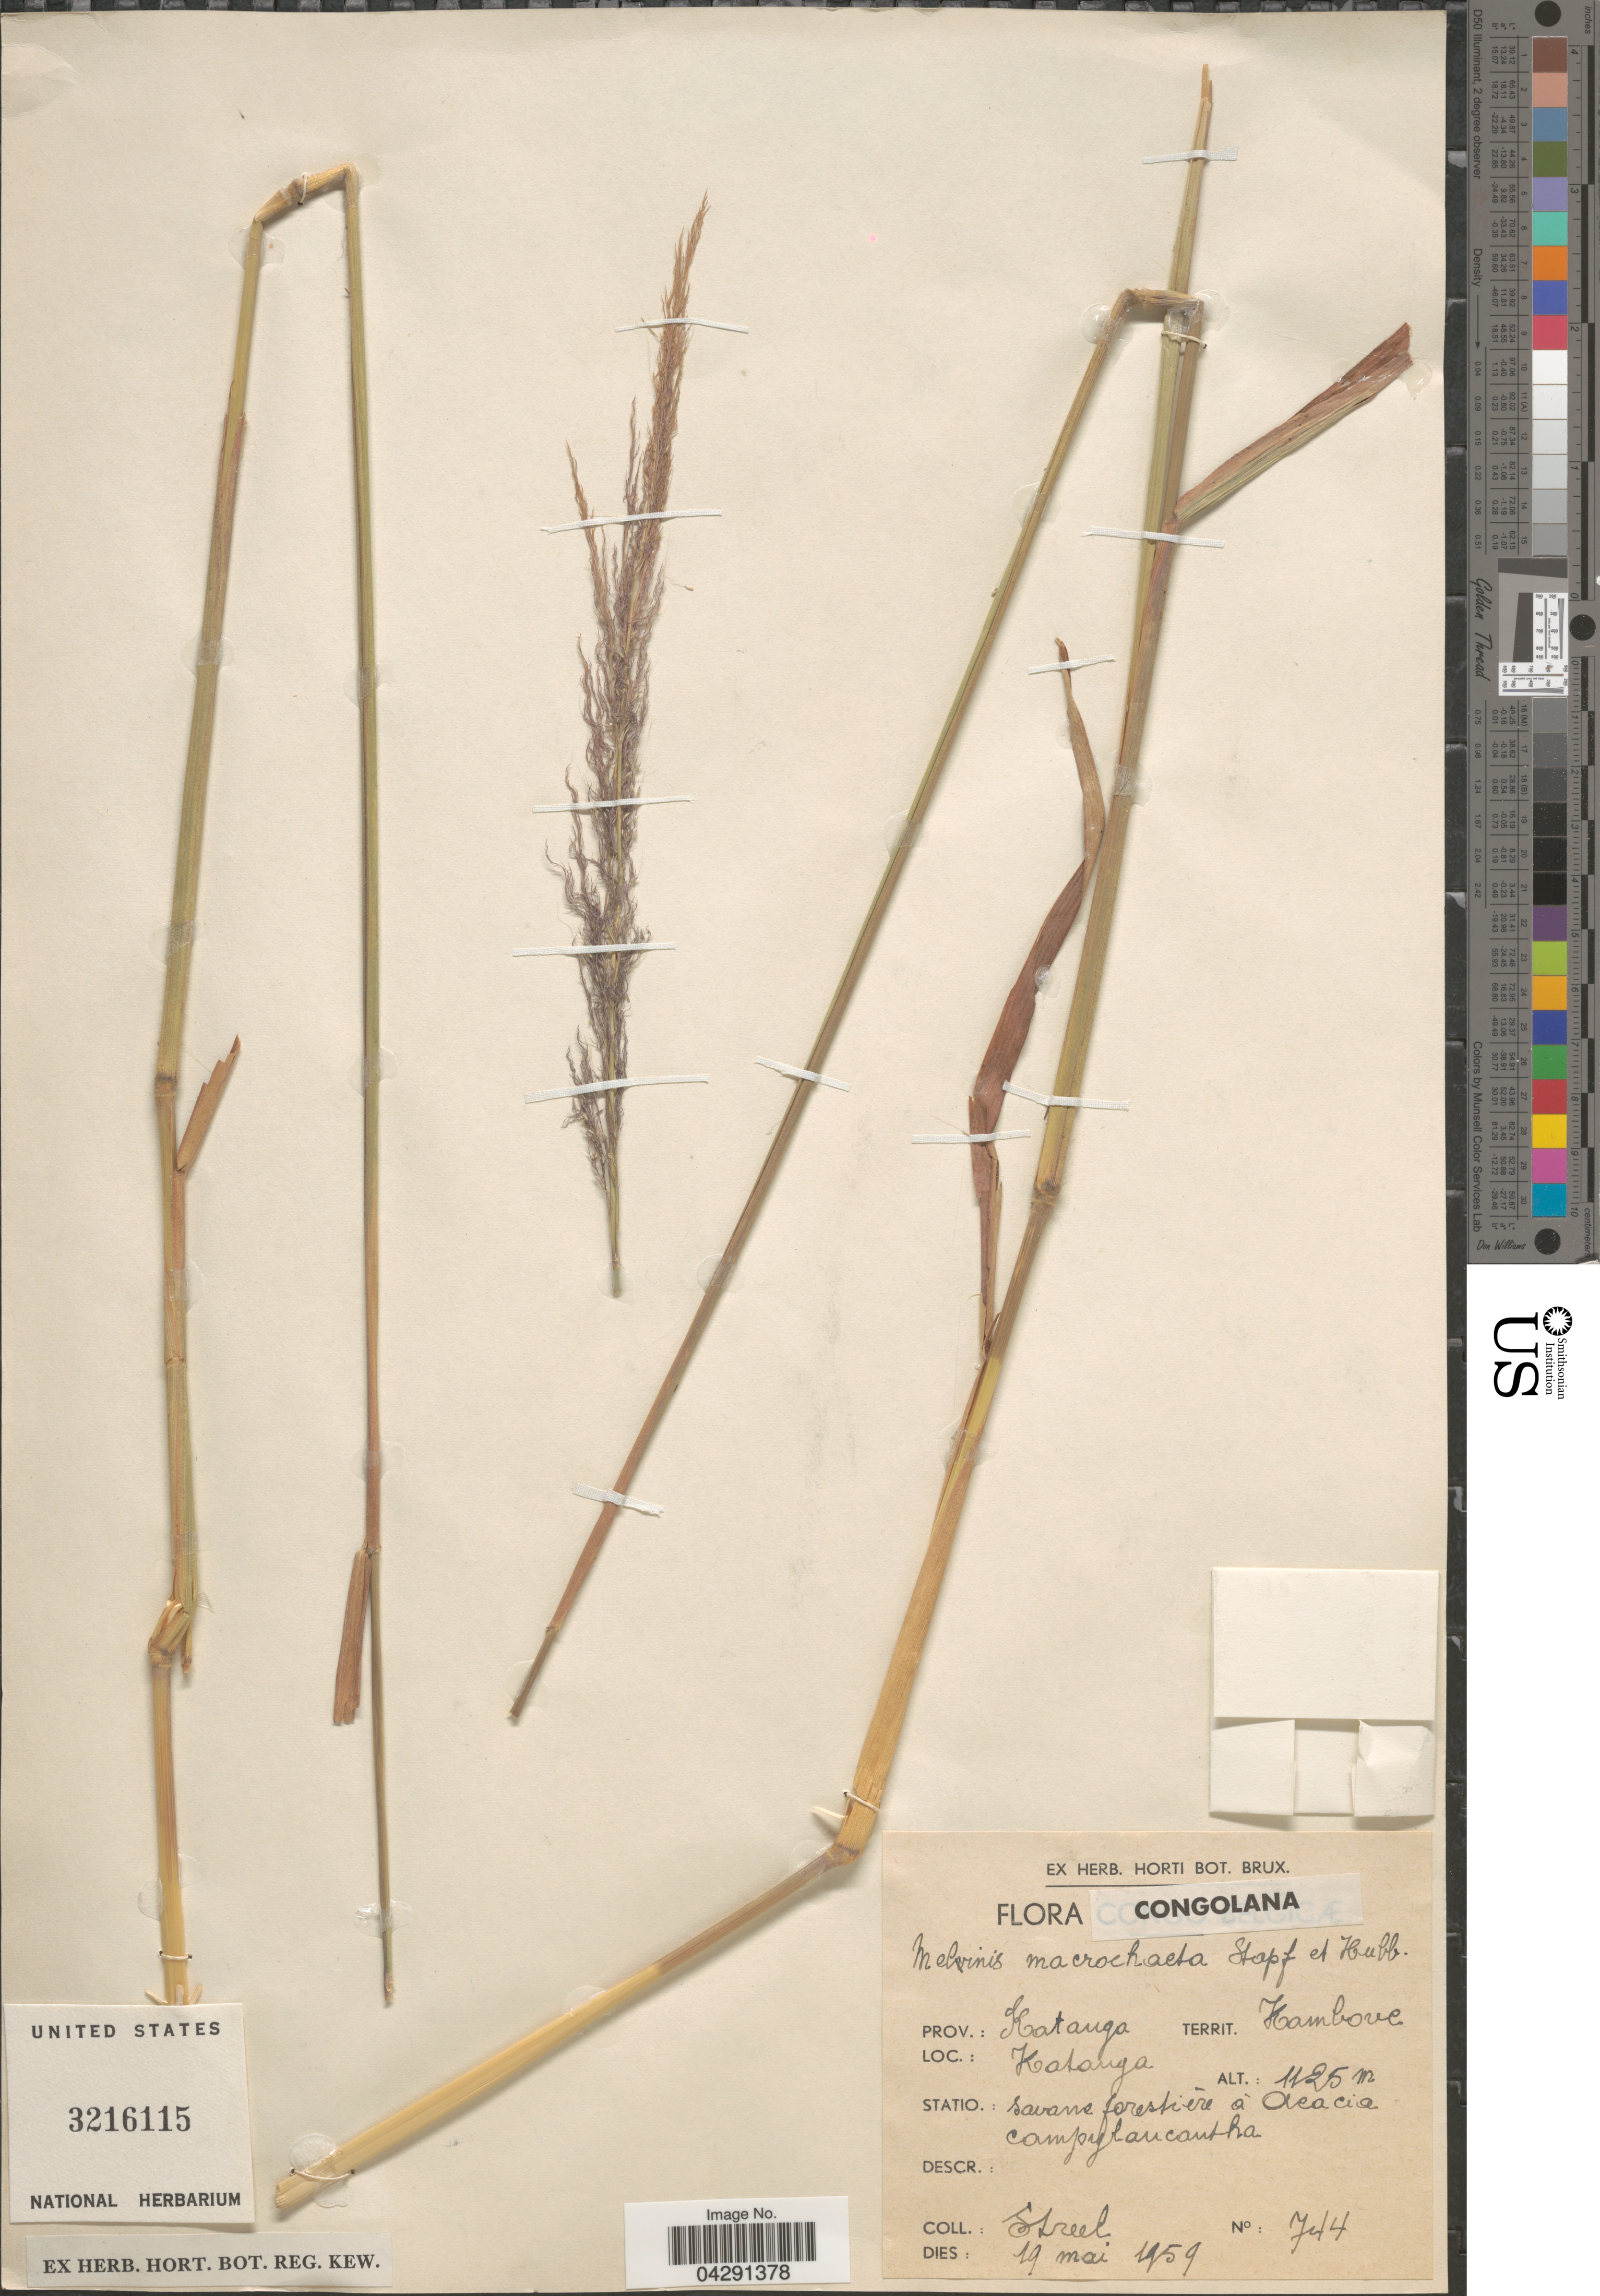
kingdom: Plantae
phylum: Tracheophyta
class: Liliopsida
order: Poales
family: Poaceae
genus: Melinis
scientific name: Melinis macrochaeta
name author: Stapf & C.E. Hubb.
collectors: -. Street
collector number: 744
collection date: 1959-05-19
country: Congo, Democratic Republic of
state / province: Haut-Katanga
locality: Congolana. Territ. Kambove. Katanga.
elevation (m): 1125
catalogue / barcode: US 3216115